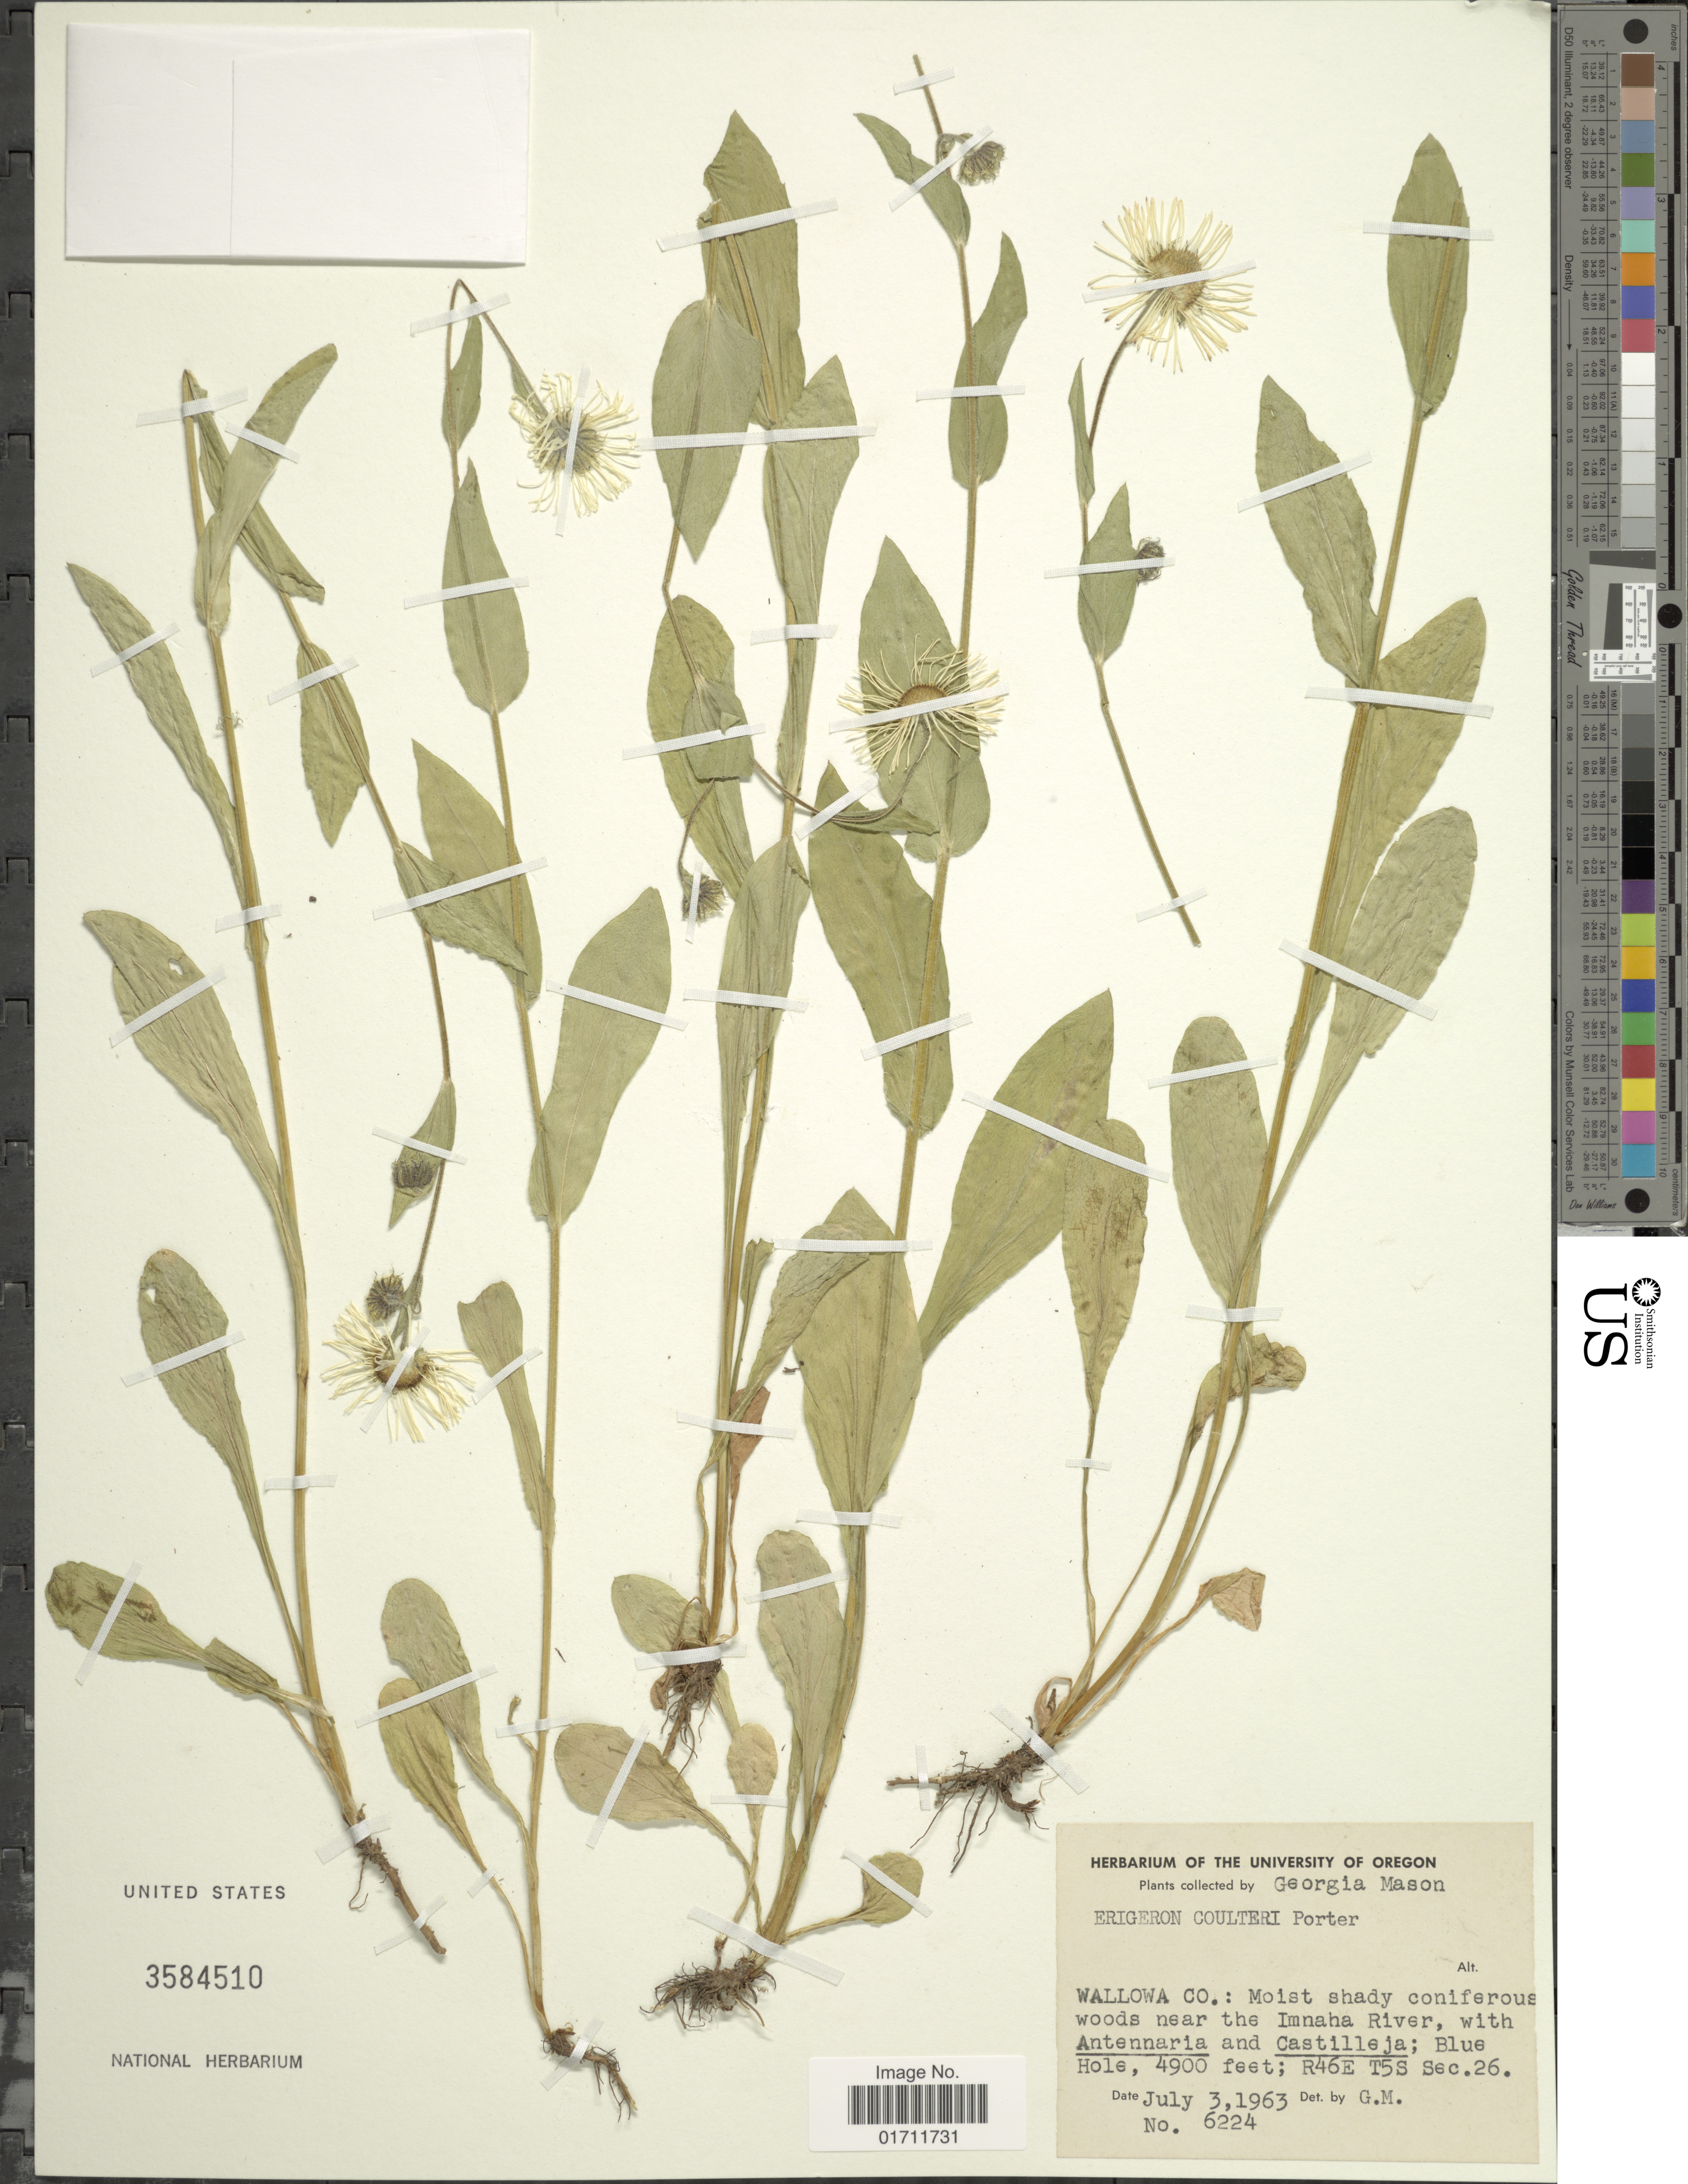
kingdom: Plantae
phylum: Tracheophyta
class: Magnoliopsida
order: Asterales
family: Asteraceae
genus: Erigeron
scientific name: Erigeron coulteri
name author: Porter in Porter & J.M. Coult.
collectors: G. Mason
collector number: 6224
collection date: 1963-07-03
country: United States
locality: Wallowa Co.: Moist shady coniferous woods near the Imnaha River; Blue Hole; R46E T5S Sec. 26.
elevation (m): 1494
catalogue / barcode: US 3584510